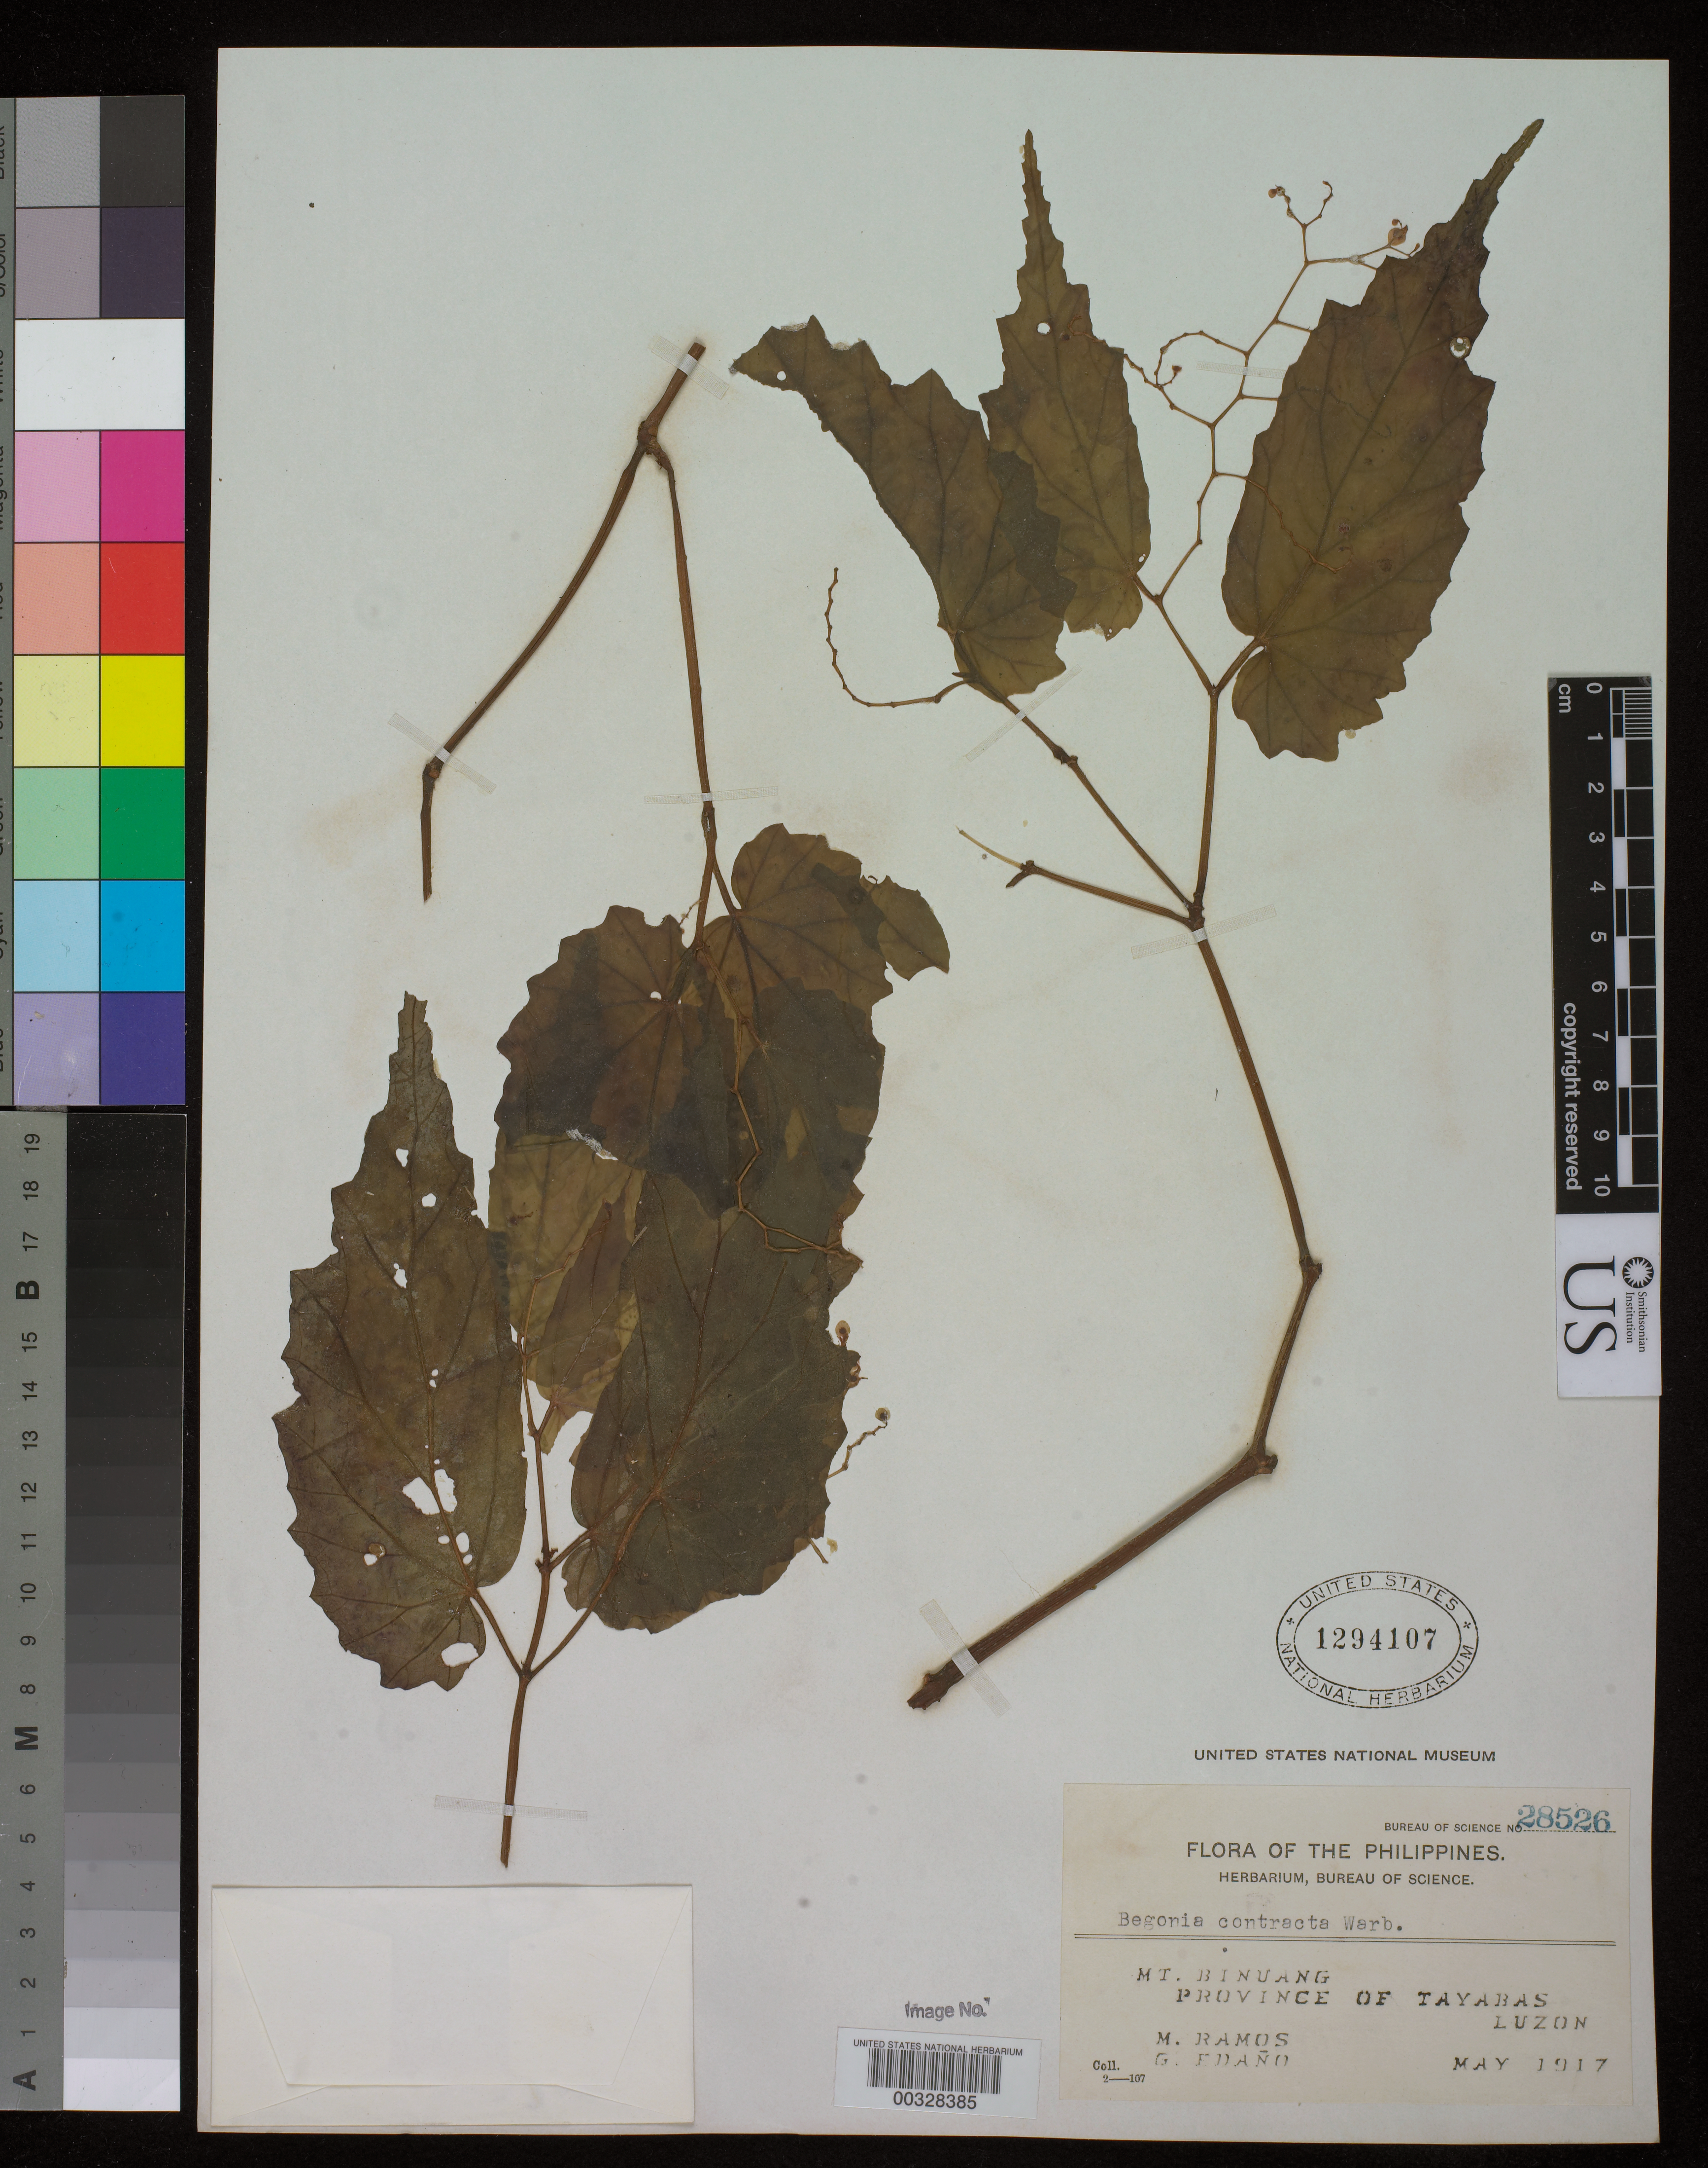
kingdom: Plantae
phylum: Tracheophyta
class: Magnoliopsida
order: Cucurbitales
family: Begoniaceae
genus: Begonia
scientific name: Begonia contracta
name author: Warb.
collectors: M. Ramos & G. E. Edaño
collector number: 28526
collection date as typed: May 1917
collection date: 1917-05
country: Philippines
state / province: Calabarzon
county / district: Quezon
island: Luzon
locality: Mt. binuang, tayabas prov. [= quezon province]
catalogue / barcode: US 1294107